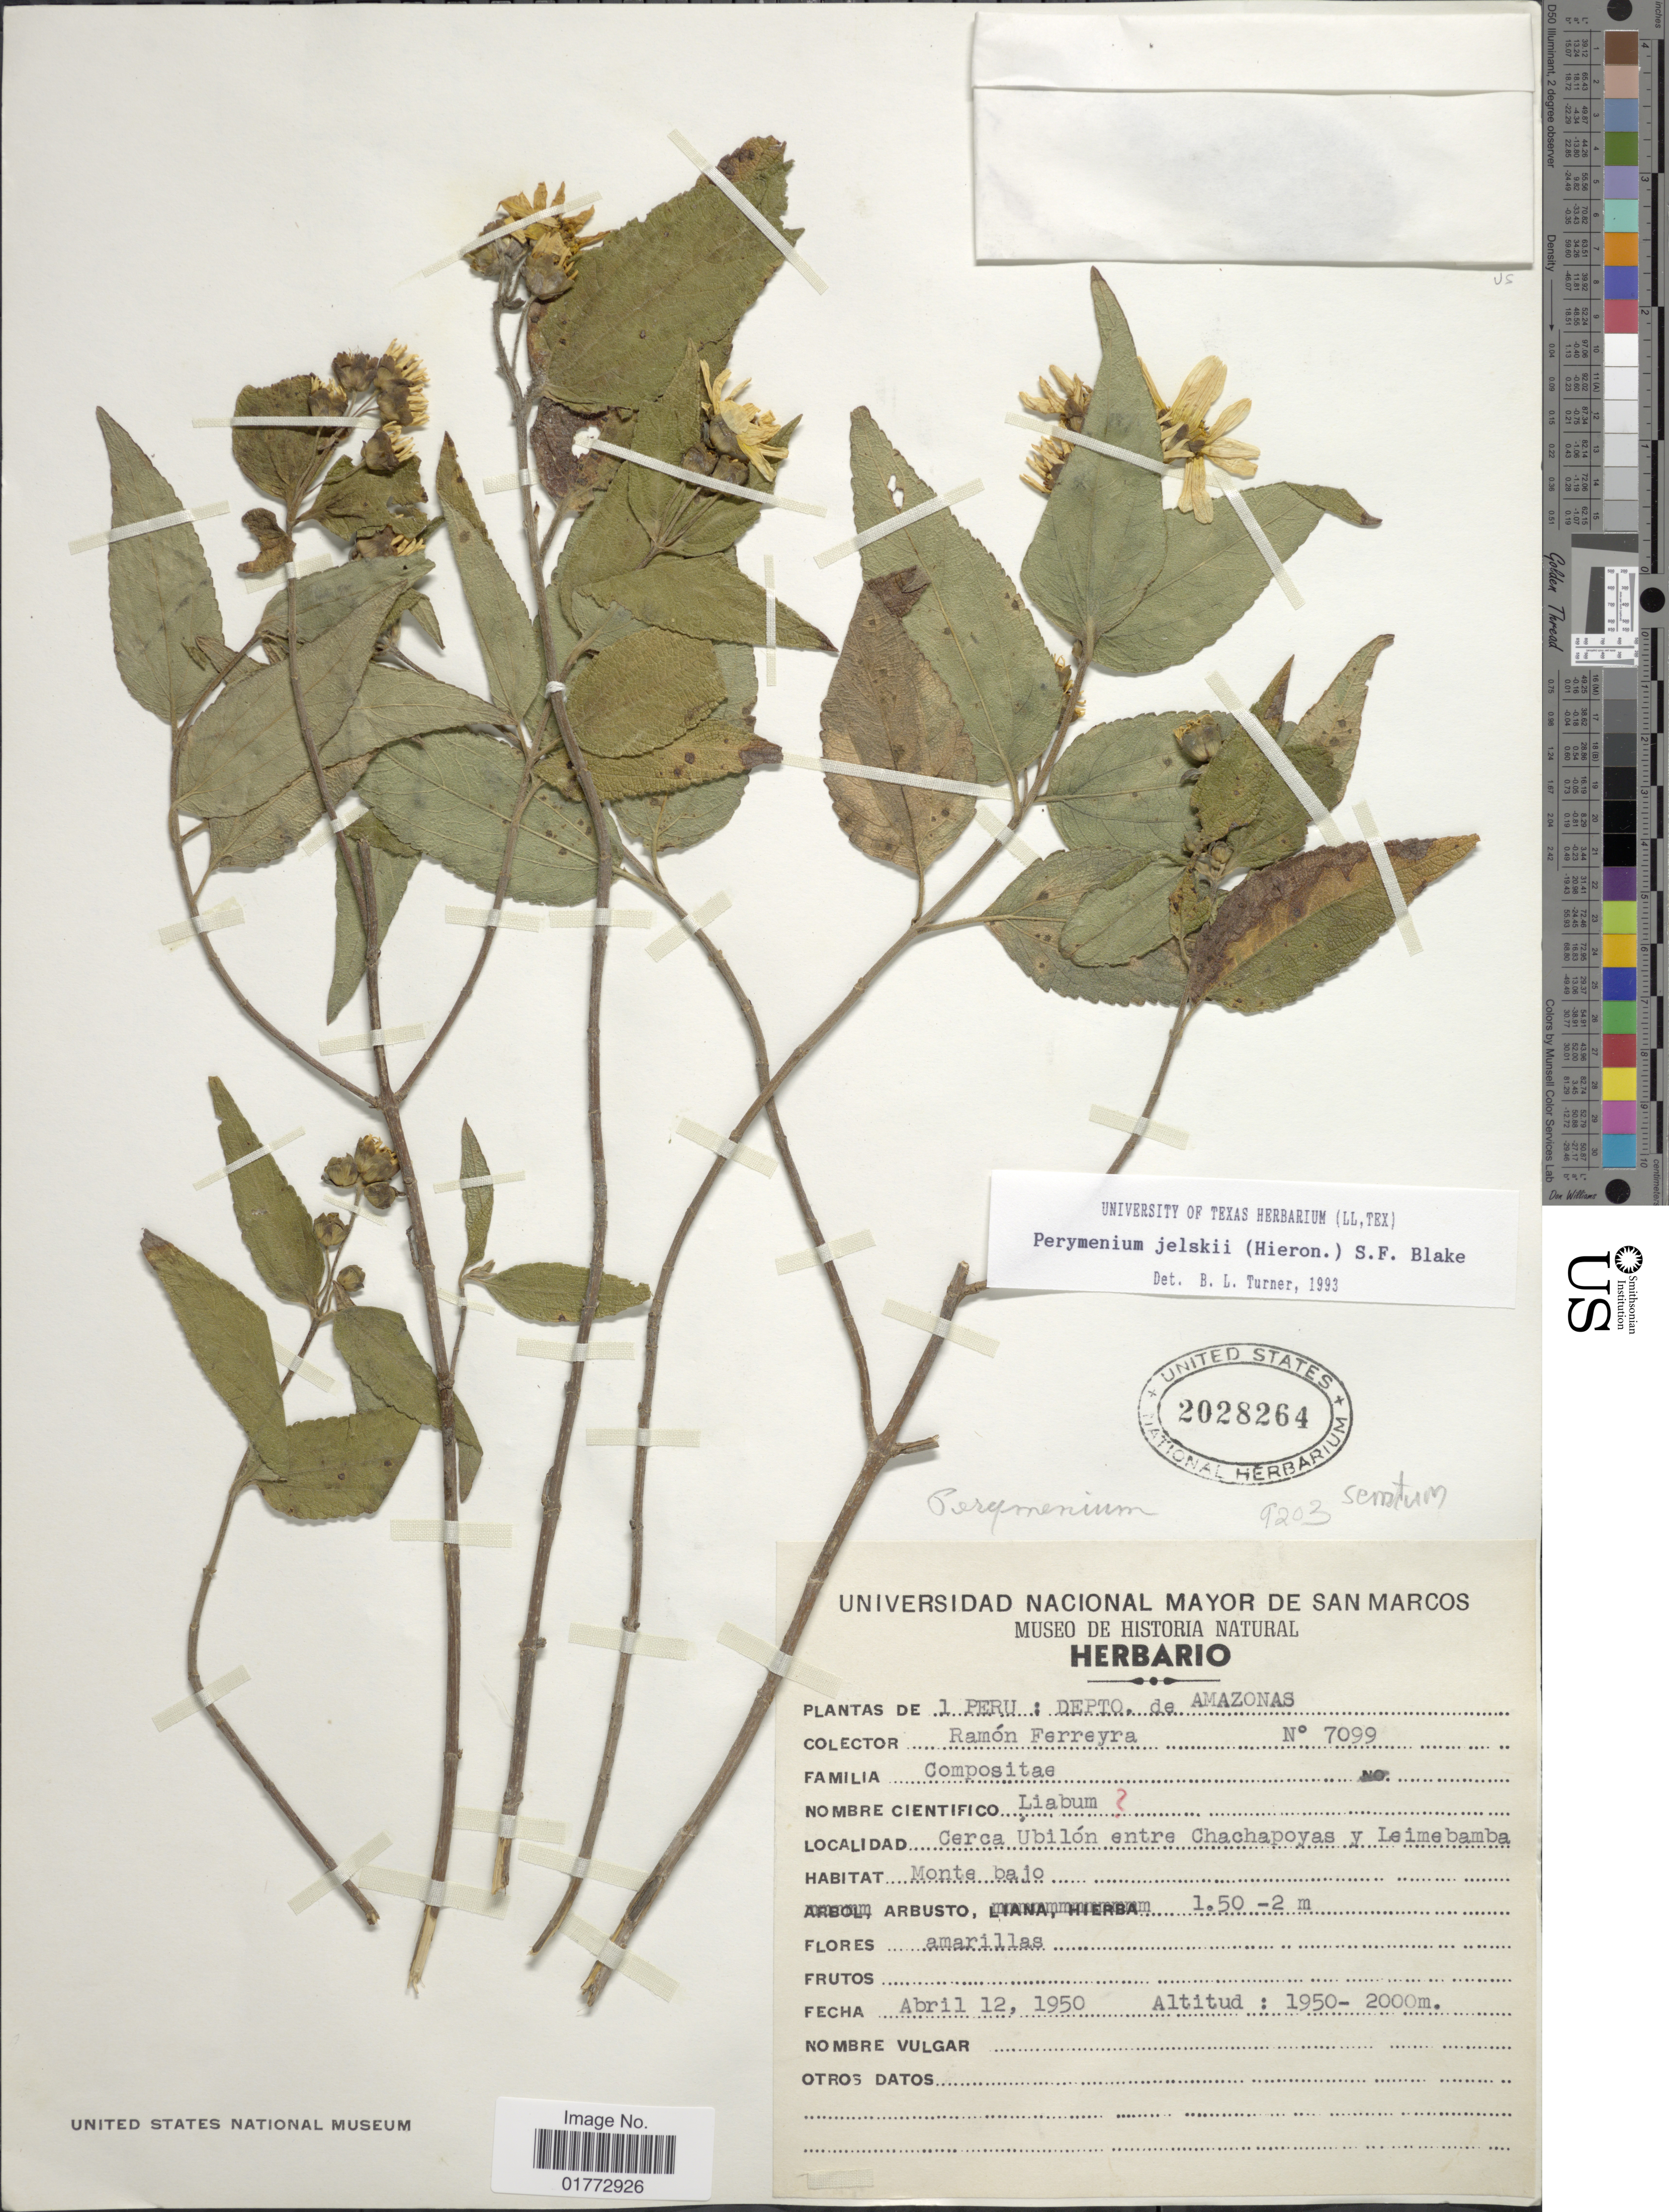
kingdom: Plantae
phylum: Tracheophyta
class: Magnoliopsida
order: Asterales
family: Asteraceae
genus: Perymenium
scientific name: Perymenium jelskii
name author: (Hieron.) S.F. Blake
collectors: R. A. Ferreyra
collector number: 7099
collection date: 1950-04-12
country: Peru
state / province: Amazonas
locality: Cerca Ubilon entre Chachapoyas y Leimebamba, Monte bajo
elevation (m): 1950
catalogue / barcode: US 2028264